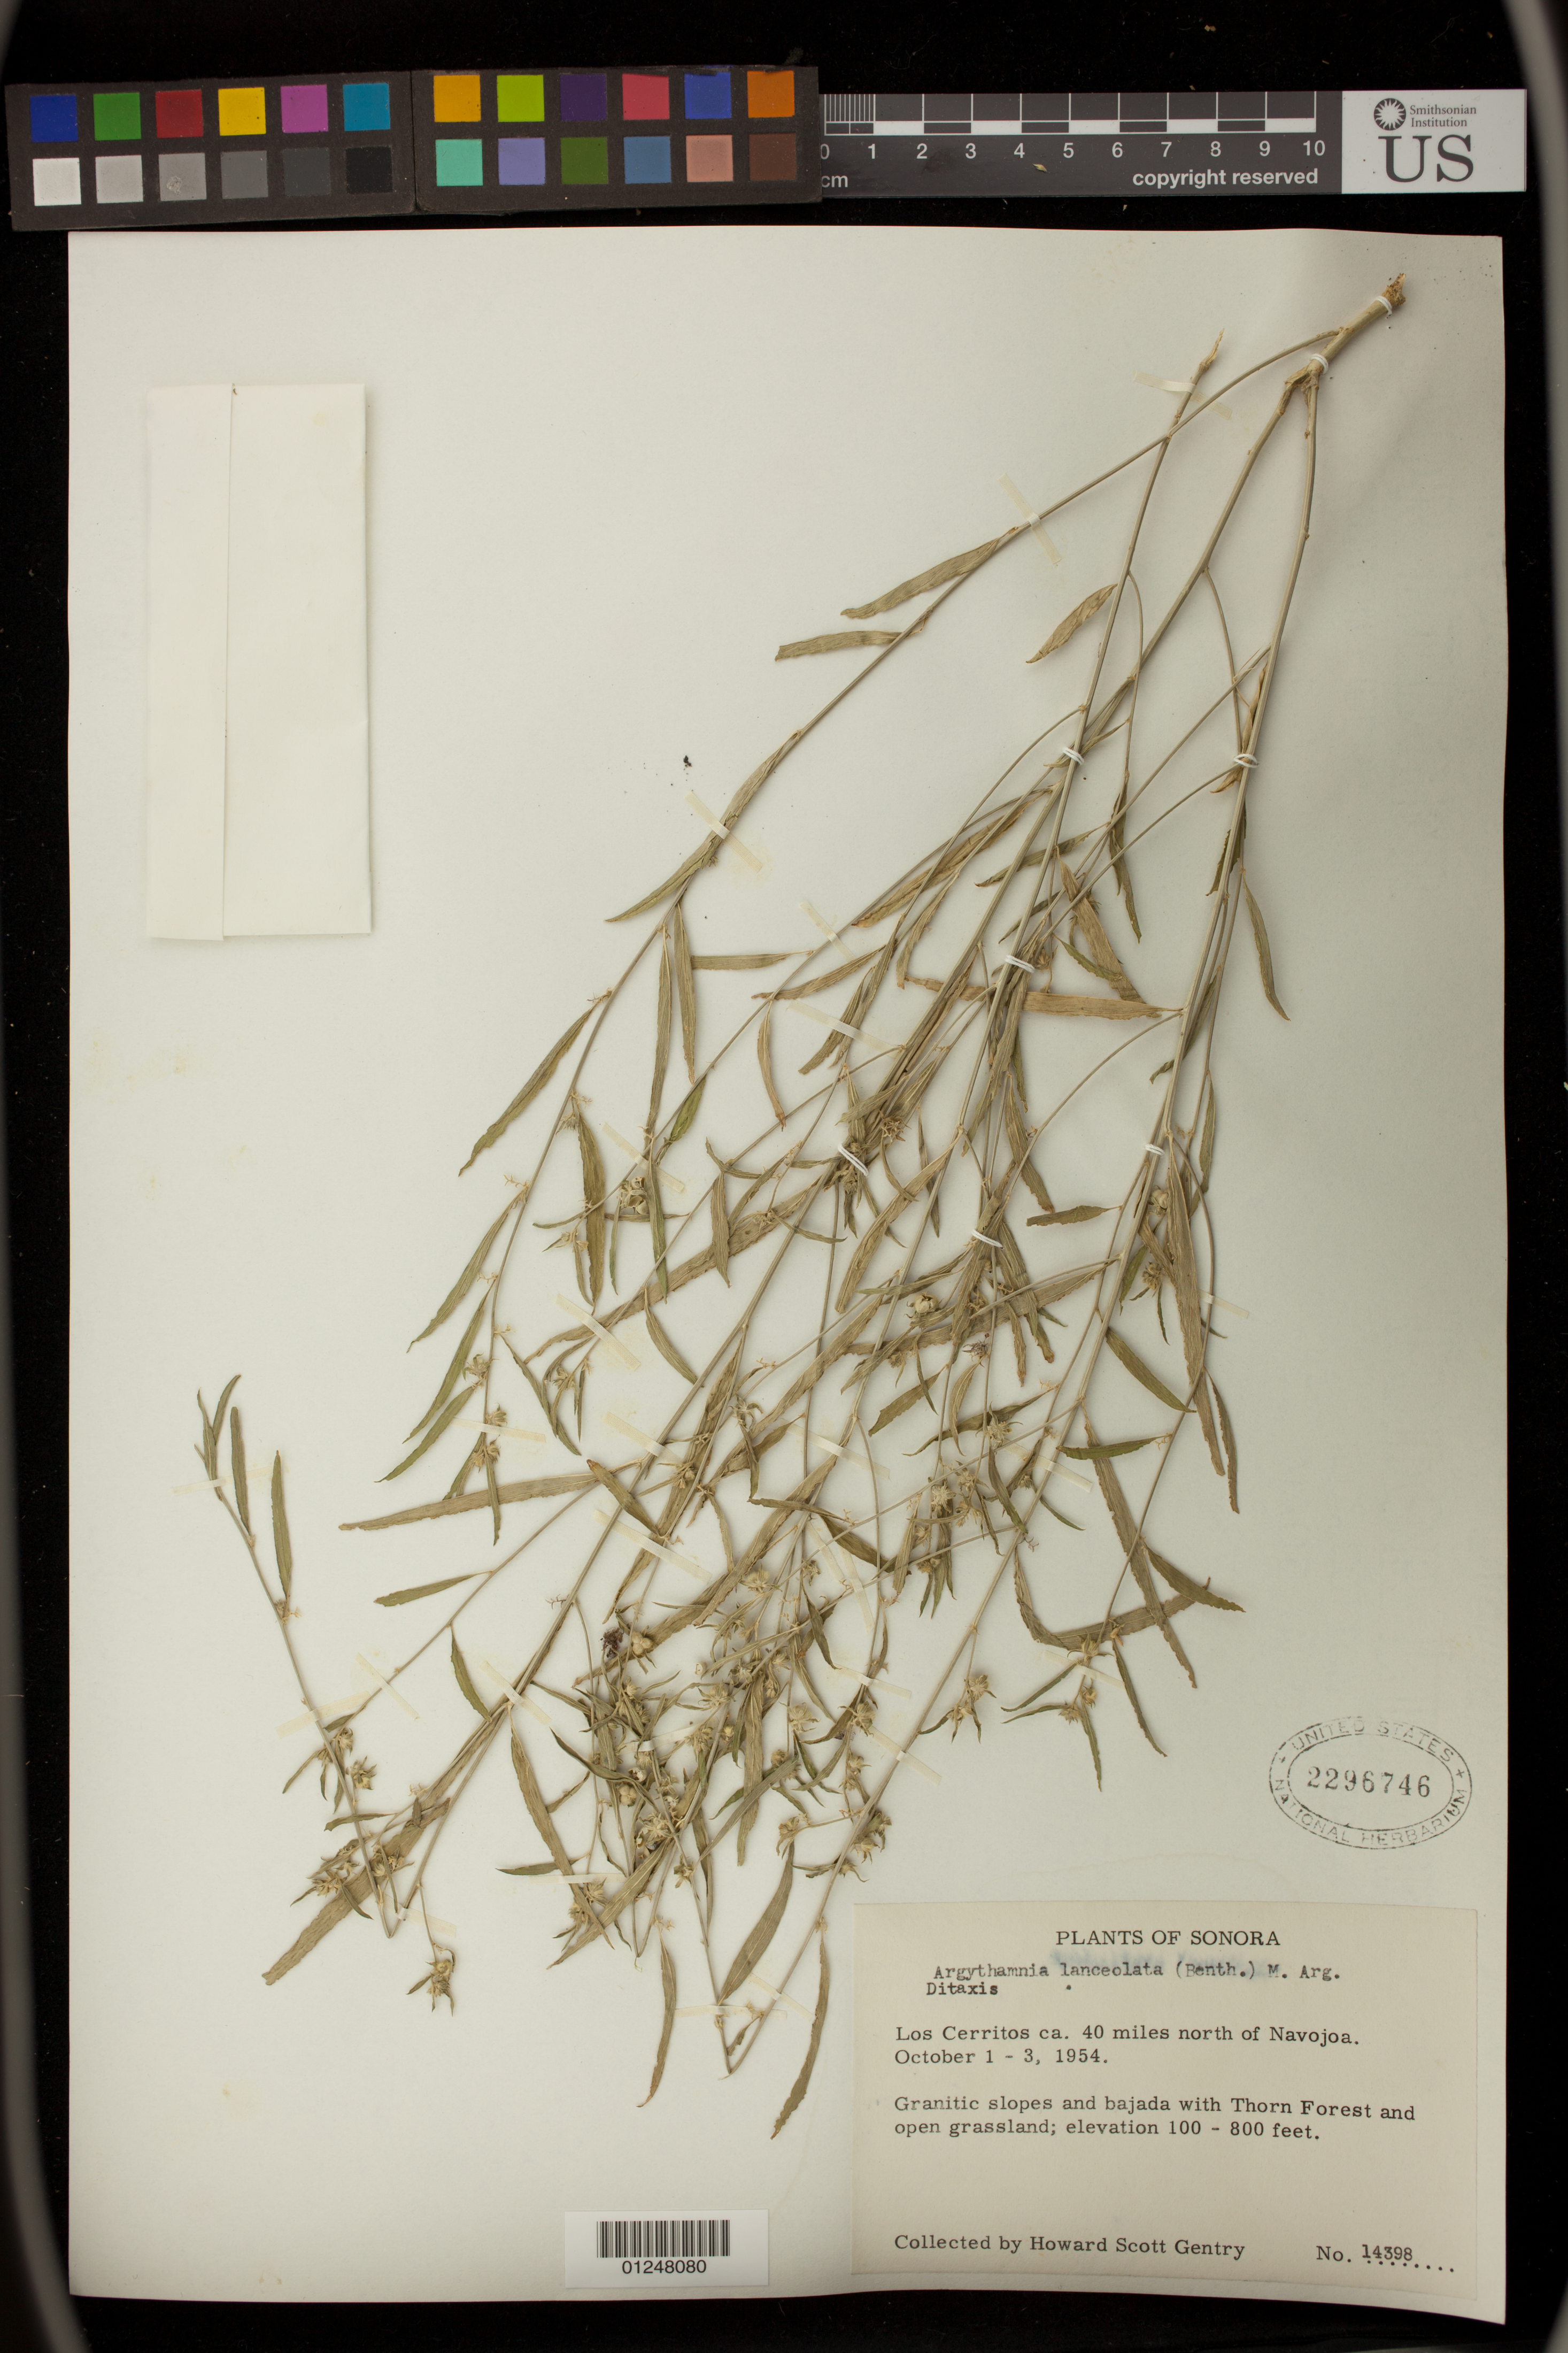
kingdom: Plantae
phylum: Tracheophyta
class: Magnoliopsida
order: Malpighiales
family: Euphorbiaceae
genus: Argythamnia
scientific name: Argythamnia lanceolata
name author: (Benth.) Müll. Arg.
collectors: H. S. Gentry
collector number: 14398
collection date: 1954-10-01/1954-10-03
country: Mexico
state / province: Sonora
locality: Los Cerritos ca. 40 miles north of Navojoa.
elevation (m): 30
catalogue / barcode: US 2296746